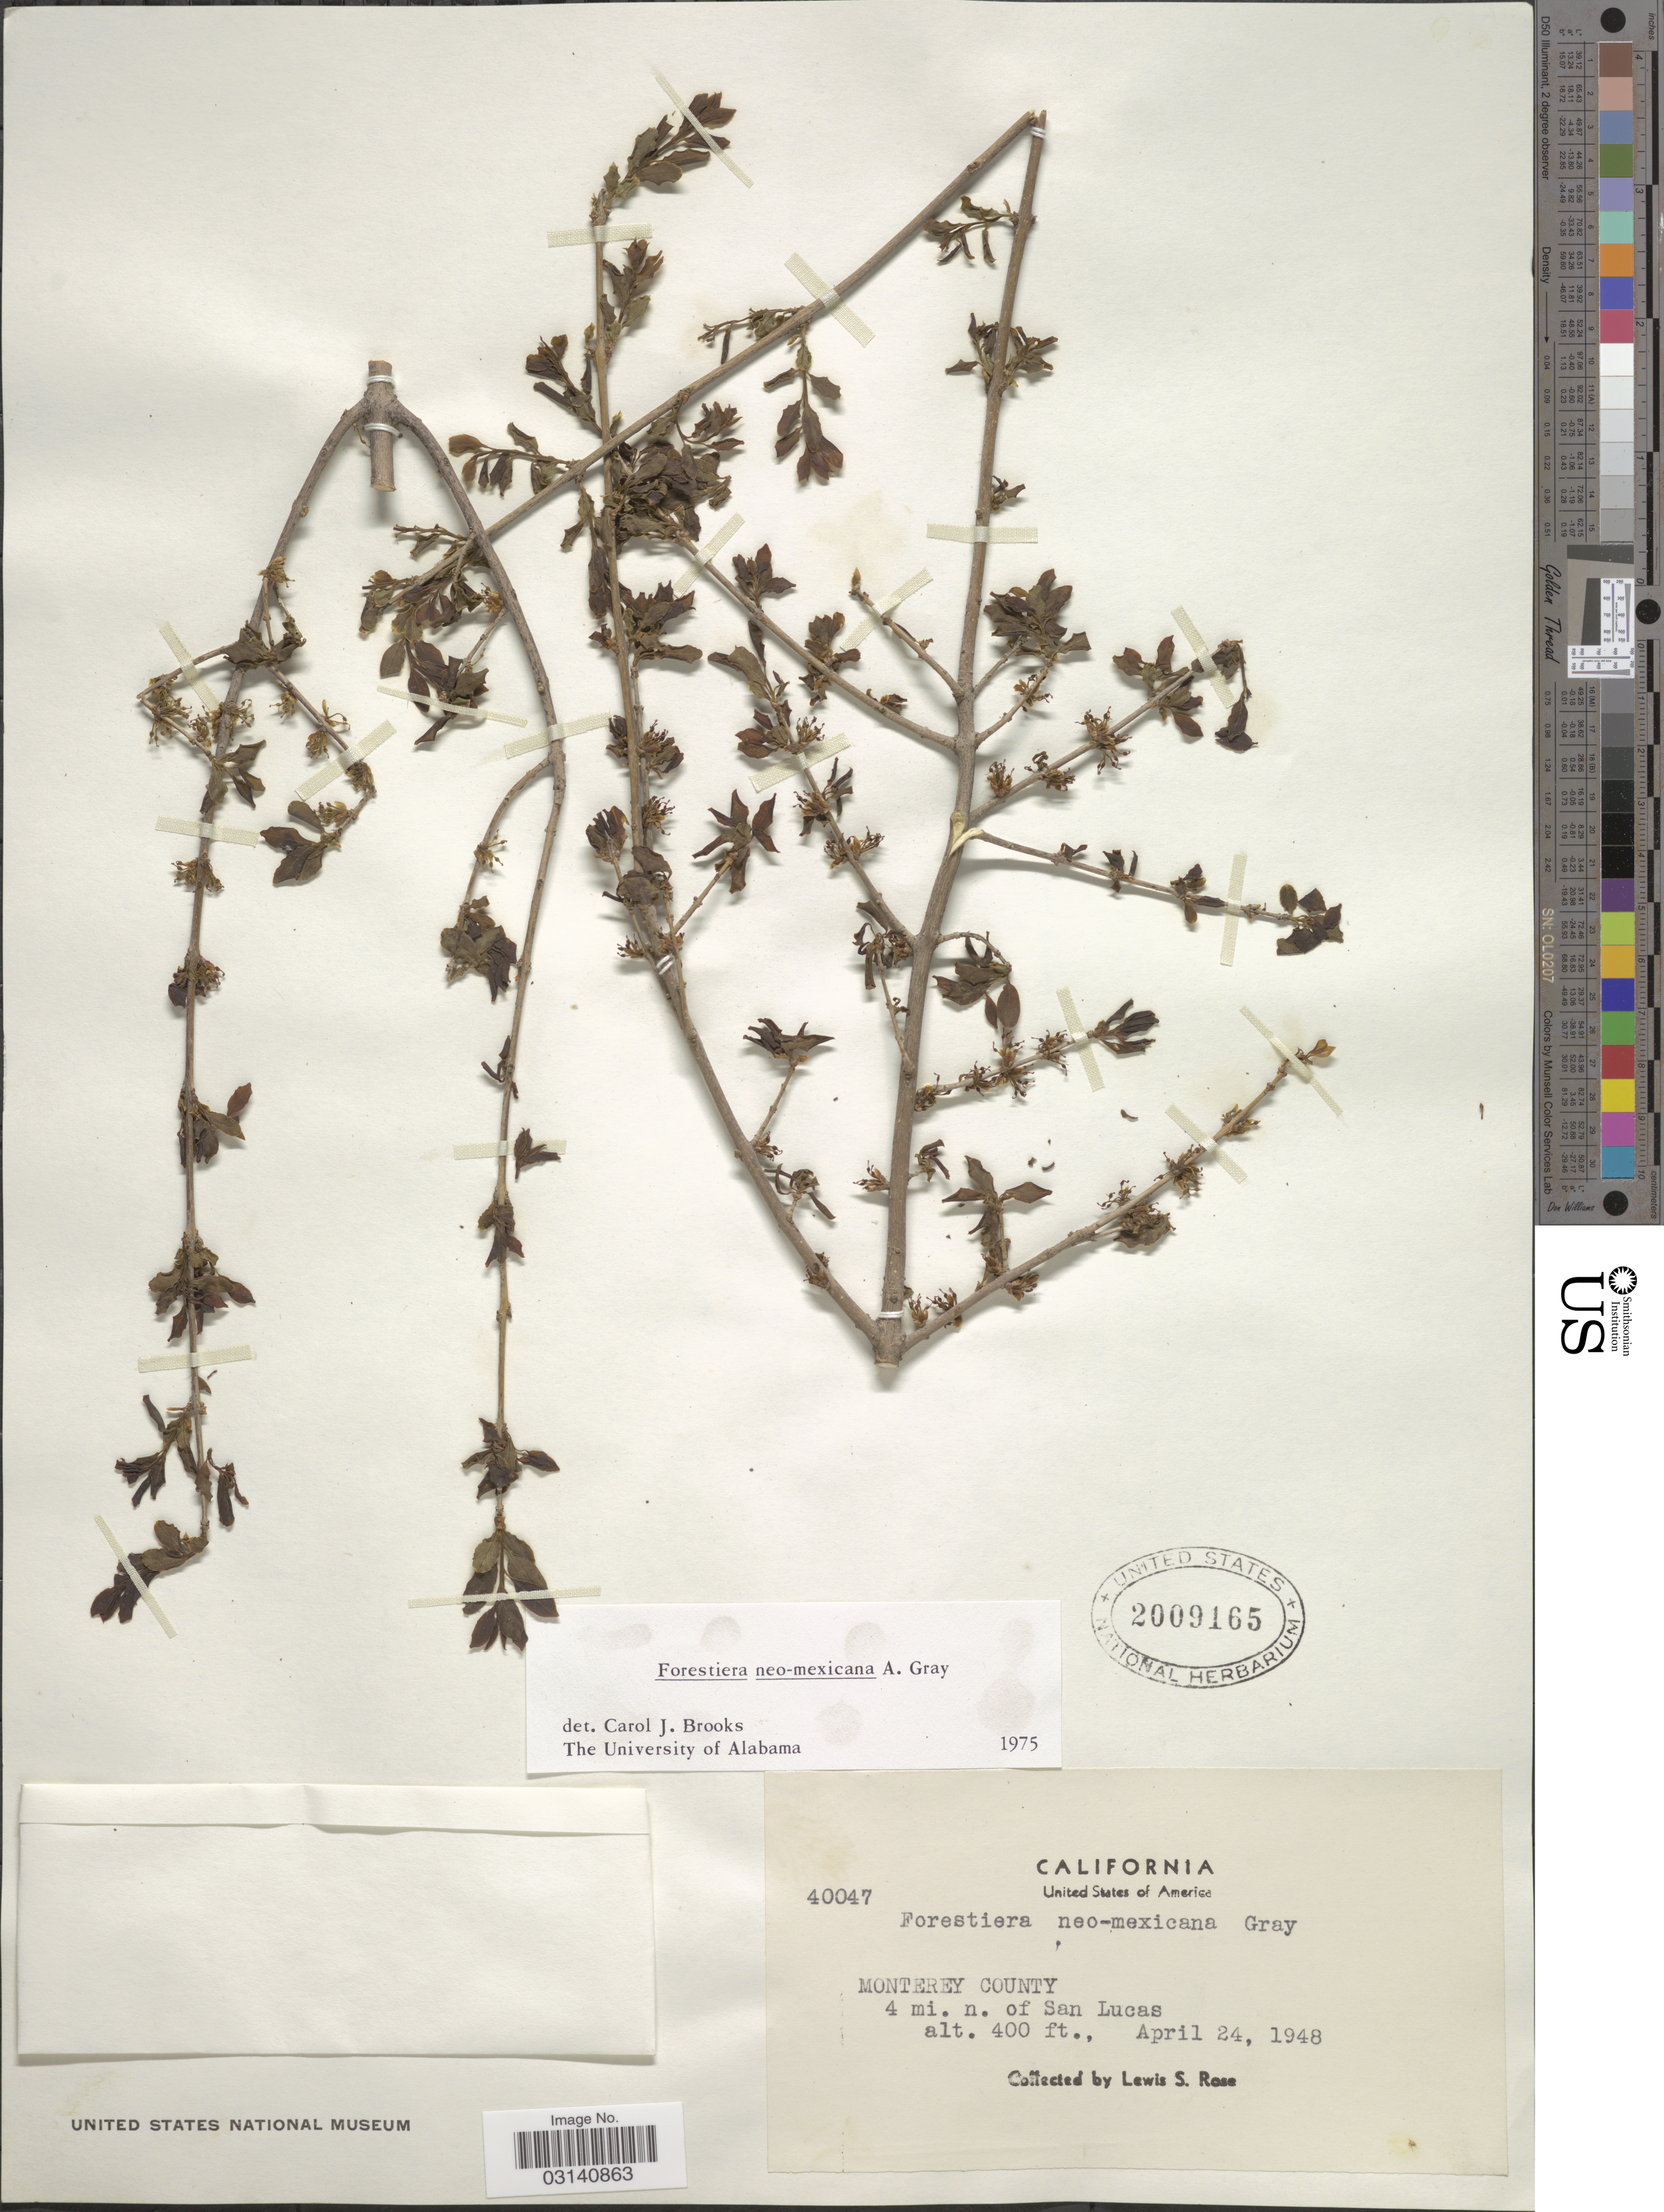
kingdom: Plantae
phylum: Tracheophyta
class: Magnoliopsida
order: Lamiales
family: Oleaceae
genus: Forestiera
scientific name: Forestiera neomexicana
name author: A. Gray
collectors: L. S. Rose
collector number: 40047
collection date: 1948-04-24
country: United States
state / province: California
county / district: Monterey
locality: United States of America. Monterey County. 4 mi. n. of San Lucas.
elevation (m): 122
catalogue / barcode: US 2009165